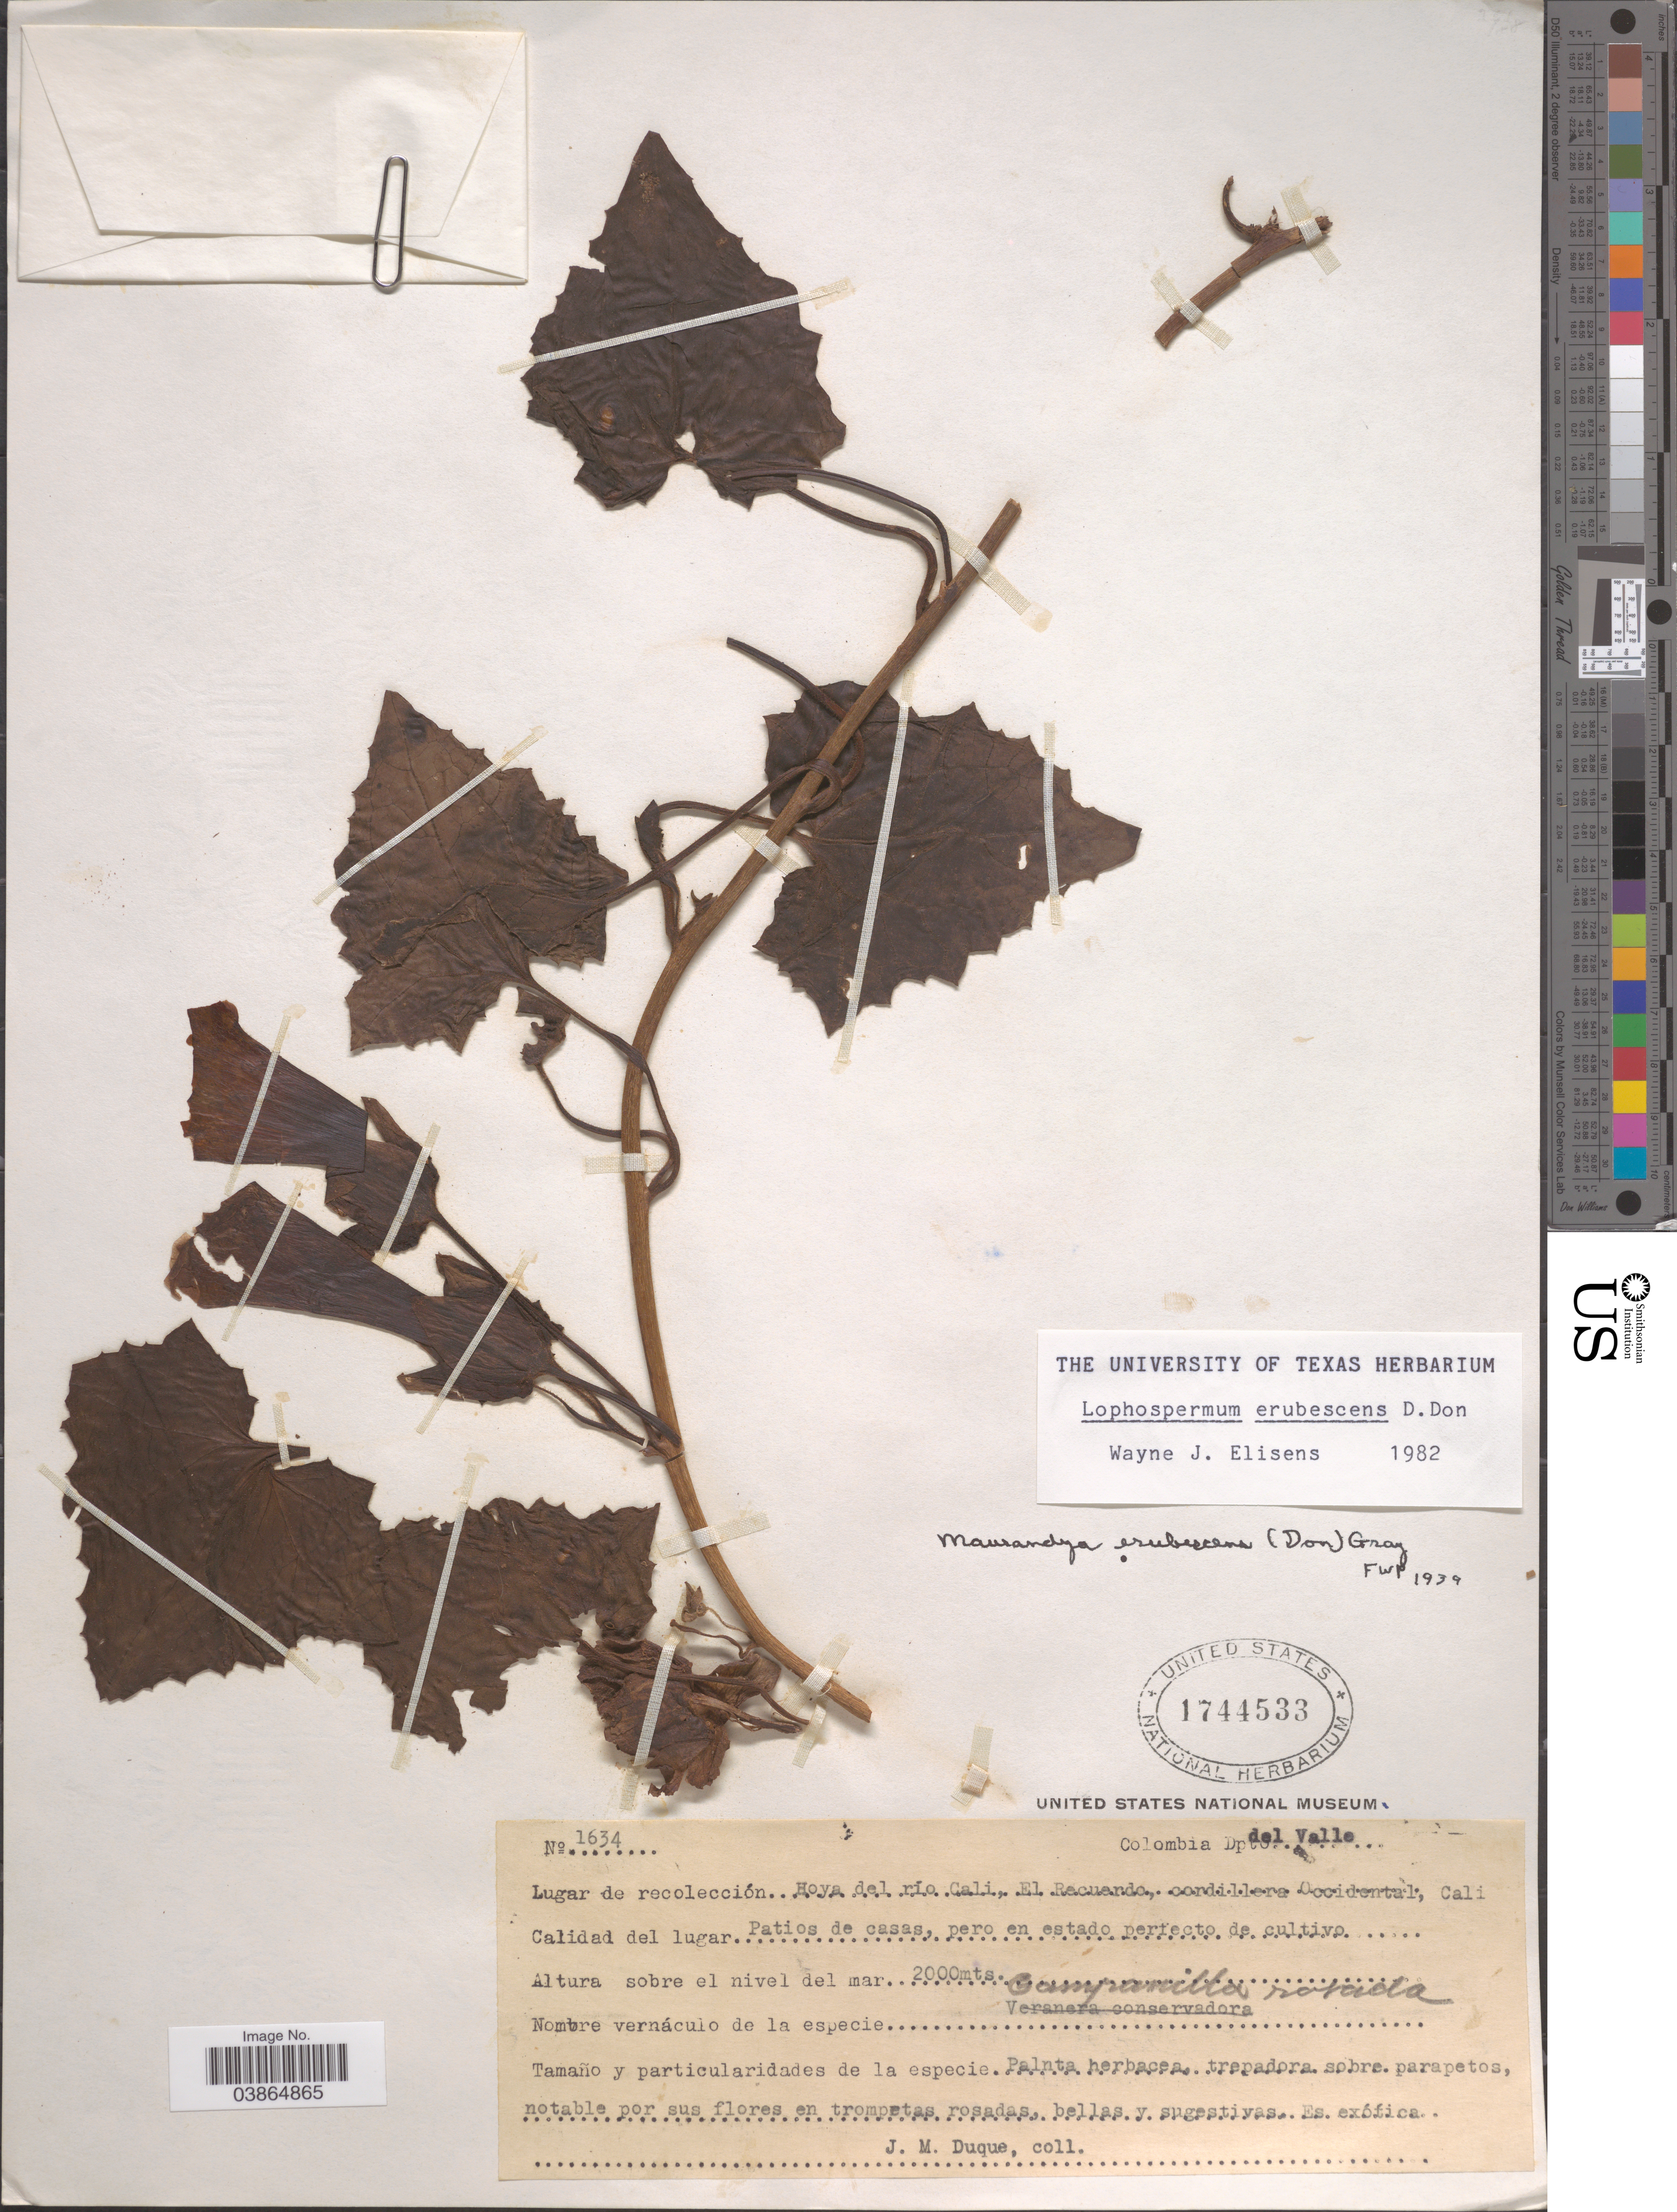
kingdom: Plantae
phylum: Tracheophyta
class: Magnoliopsida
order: Lamiales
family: Plantaginaceae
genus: Maurandya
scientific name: Maurandya erubescens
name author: (D. Don) A. Gray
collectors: J. Duque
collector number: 1634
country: Colombia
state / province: Valle del Cauca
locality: Dpto. del Valle. Hoya del río Cali, El Racuando, cordillera Occidental.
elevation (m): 2000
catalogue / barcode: US 1744533